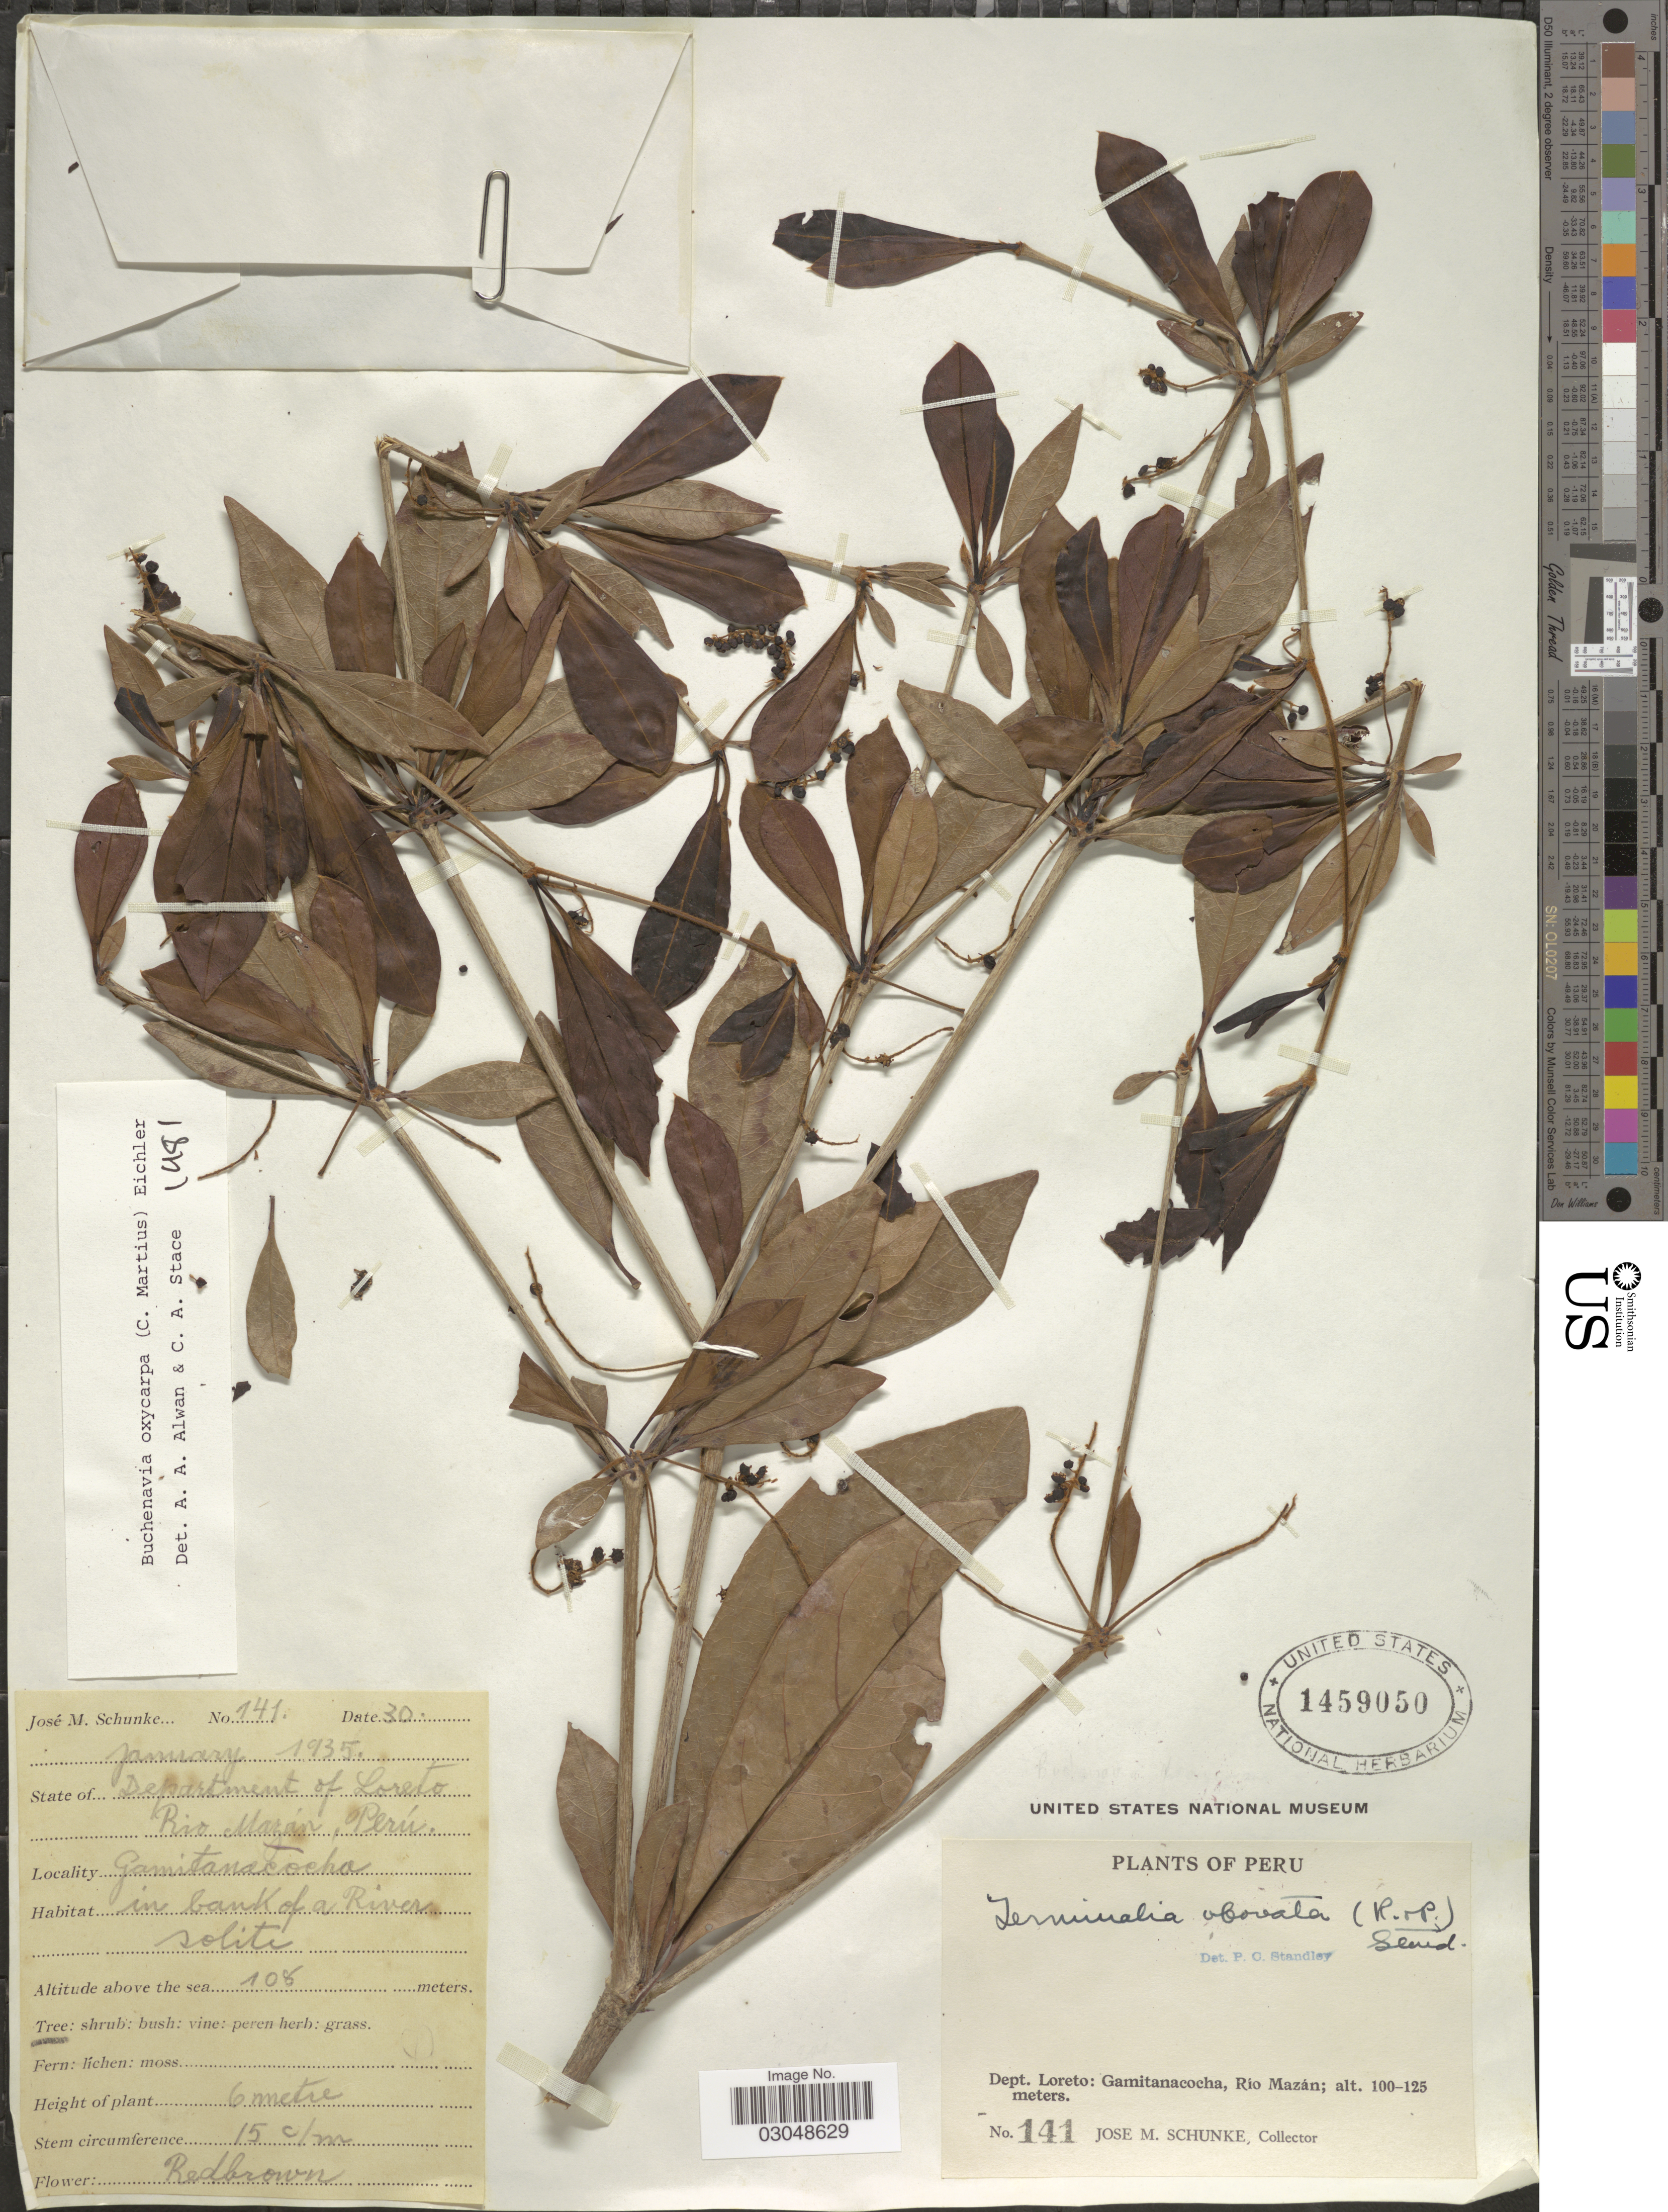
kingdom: Plantae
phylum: Tracheophyta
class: Magnoliopsida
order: Myrtales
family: Combretaceae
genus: Terminalia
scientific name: Terminalia oxycarpa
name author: Mart.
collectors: J. M. Schunke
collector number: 141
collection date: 1935-01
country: Peru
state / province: Loreto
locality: Dept: Loreto: Gamitanacocha, Rio Mazán, in bank of a River Solite.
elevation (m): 108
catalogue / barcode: US 1459050